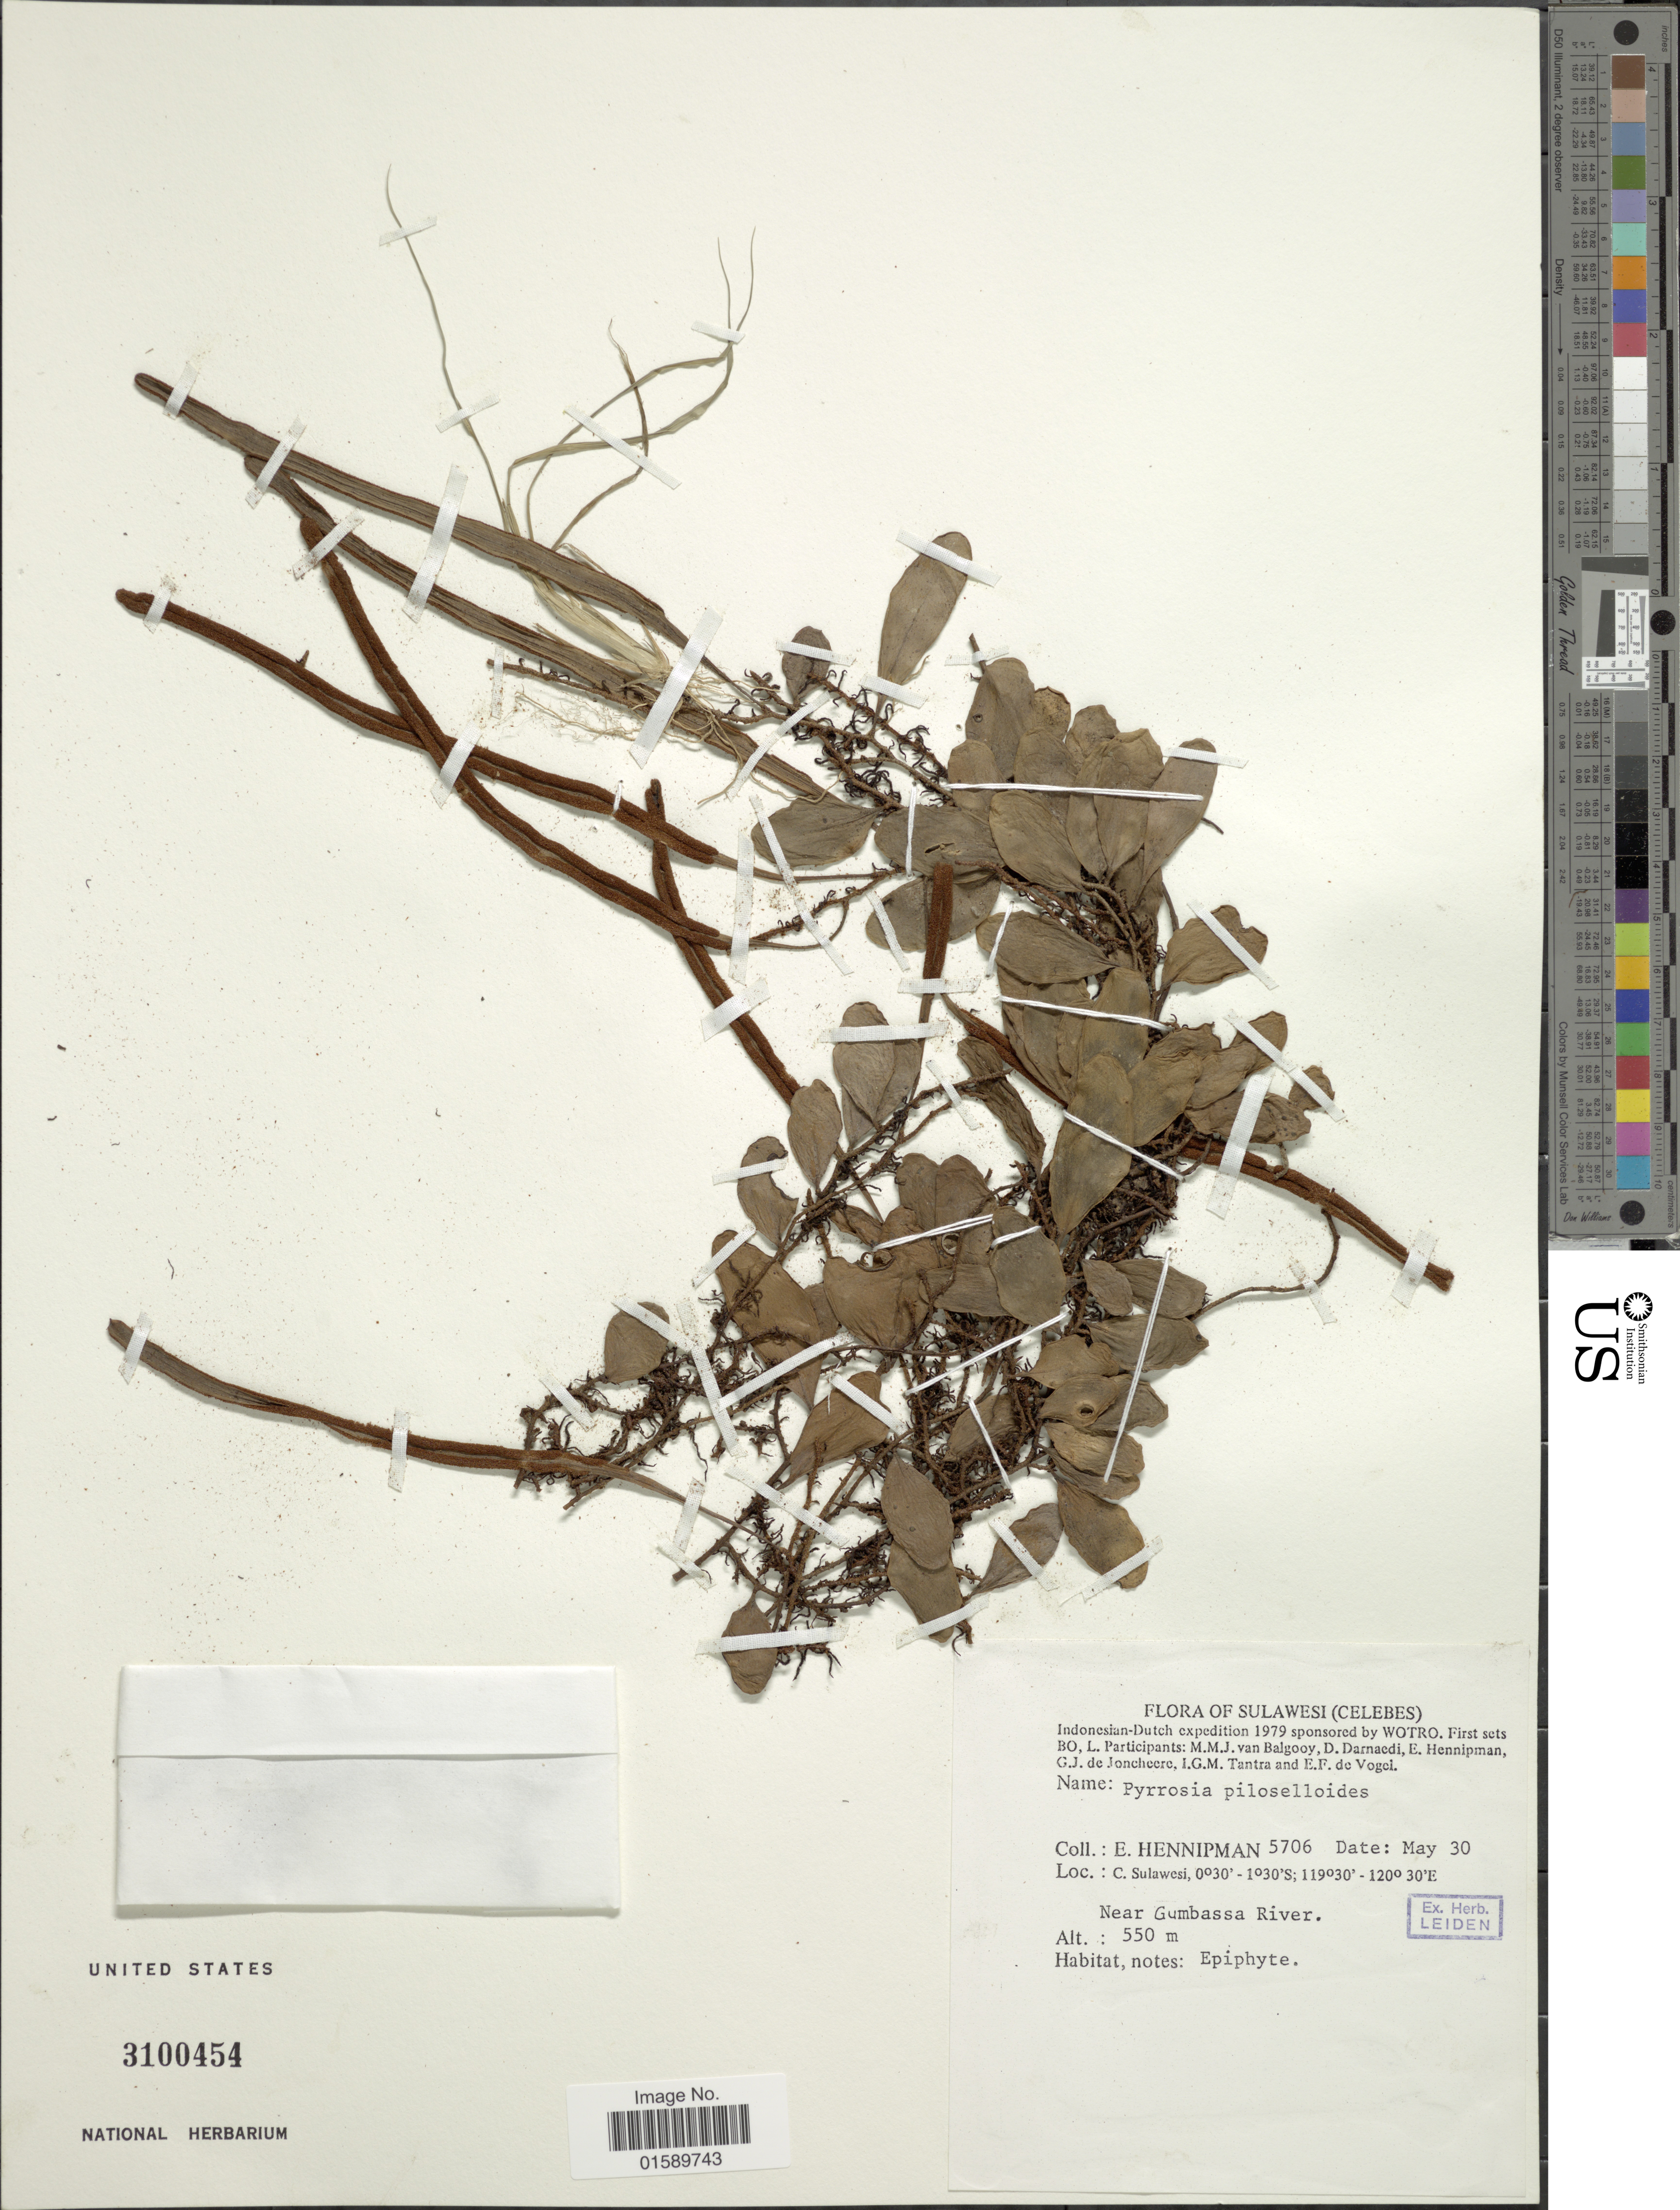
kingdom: Plantae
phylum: Tracheophyta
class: Polypodiopsida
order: Polypodiales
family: Polypodiaceae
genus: Pyrrosia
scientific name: Pyrrosia piloselloides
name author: (L.) M.G. Price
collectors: E. Hennipman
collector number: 5706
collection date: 1979-05-30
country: Indonesia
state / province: Sulawesi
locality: C. Sulawesi (Celebes), Near Gumbassa River.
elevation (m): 550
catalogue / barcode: US 3100454